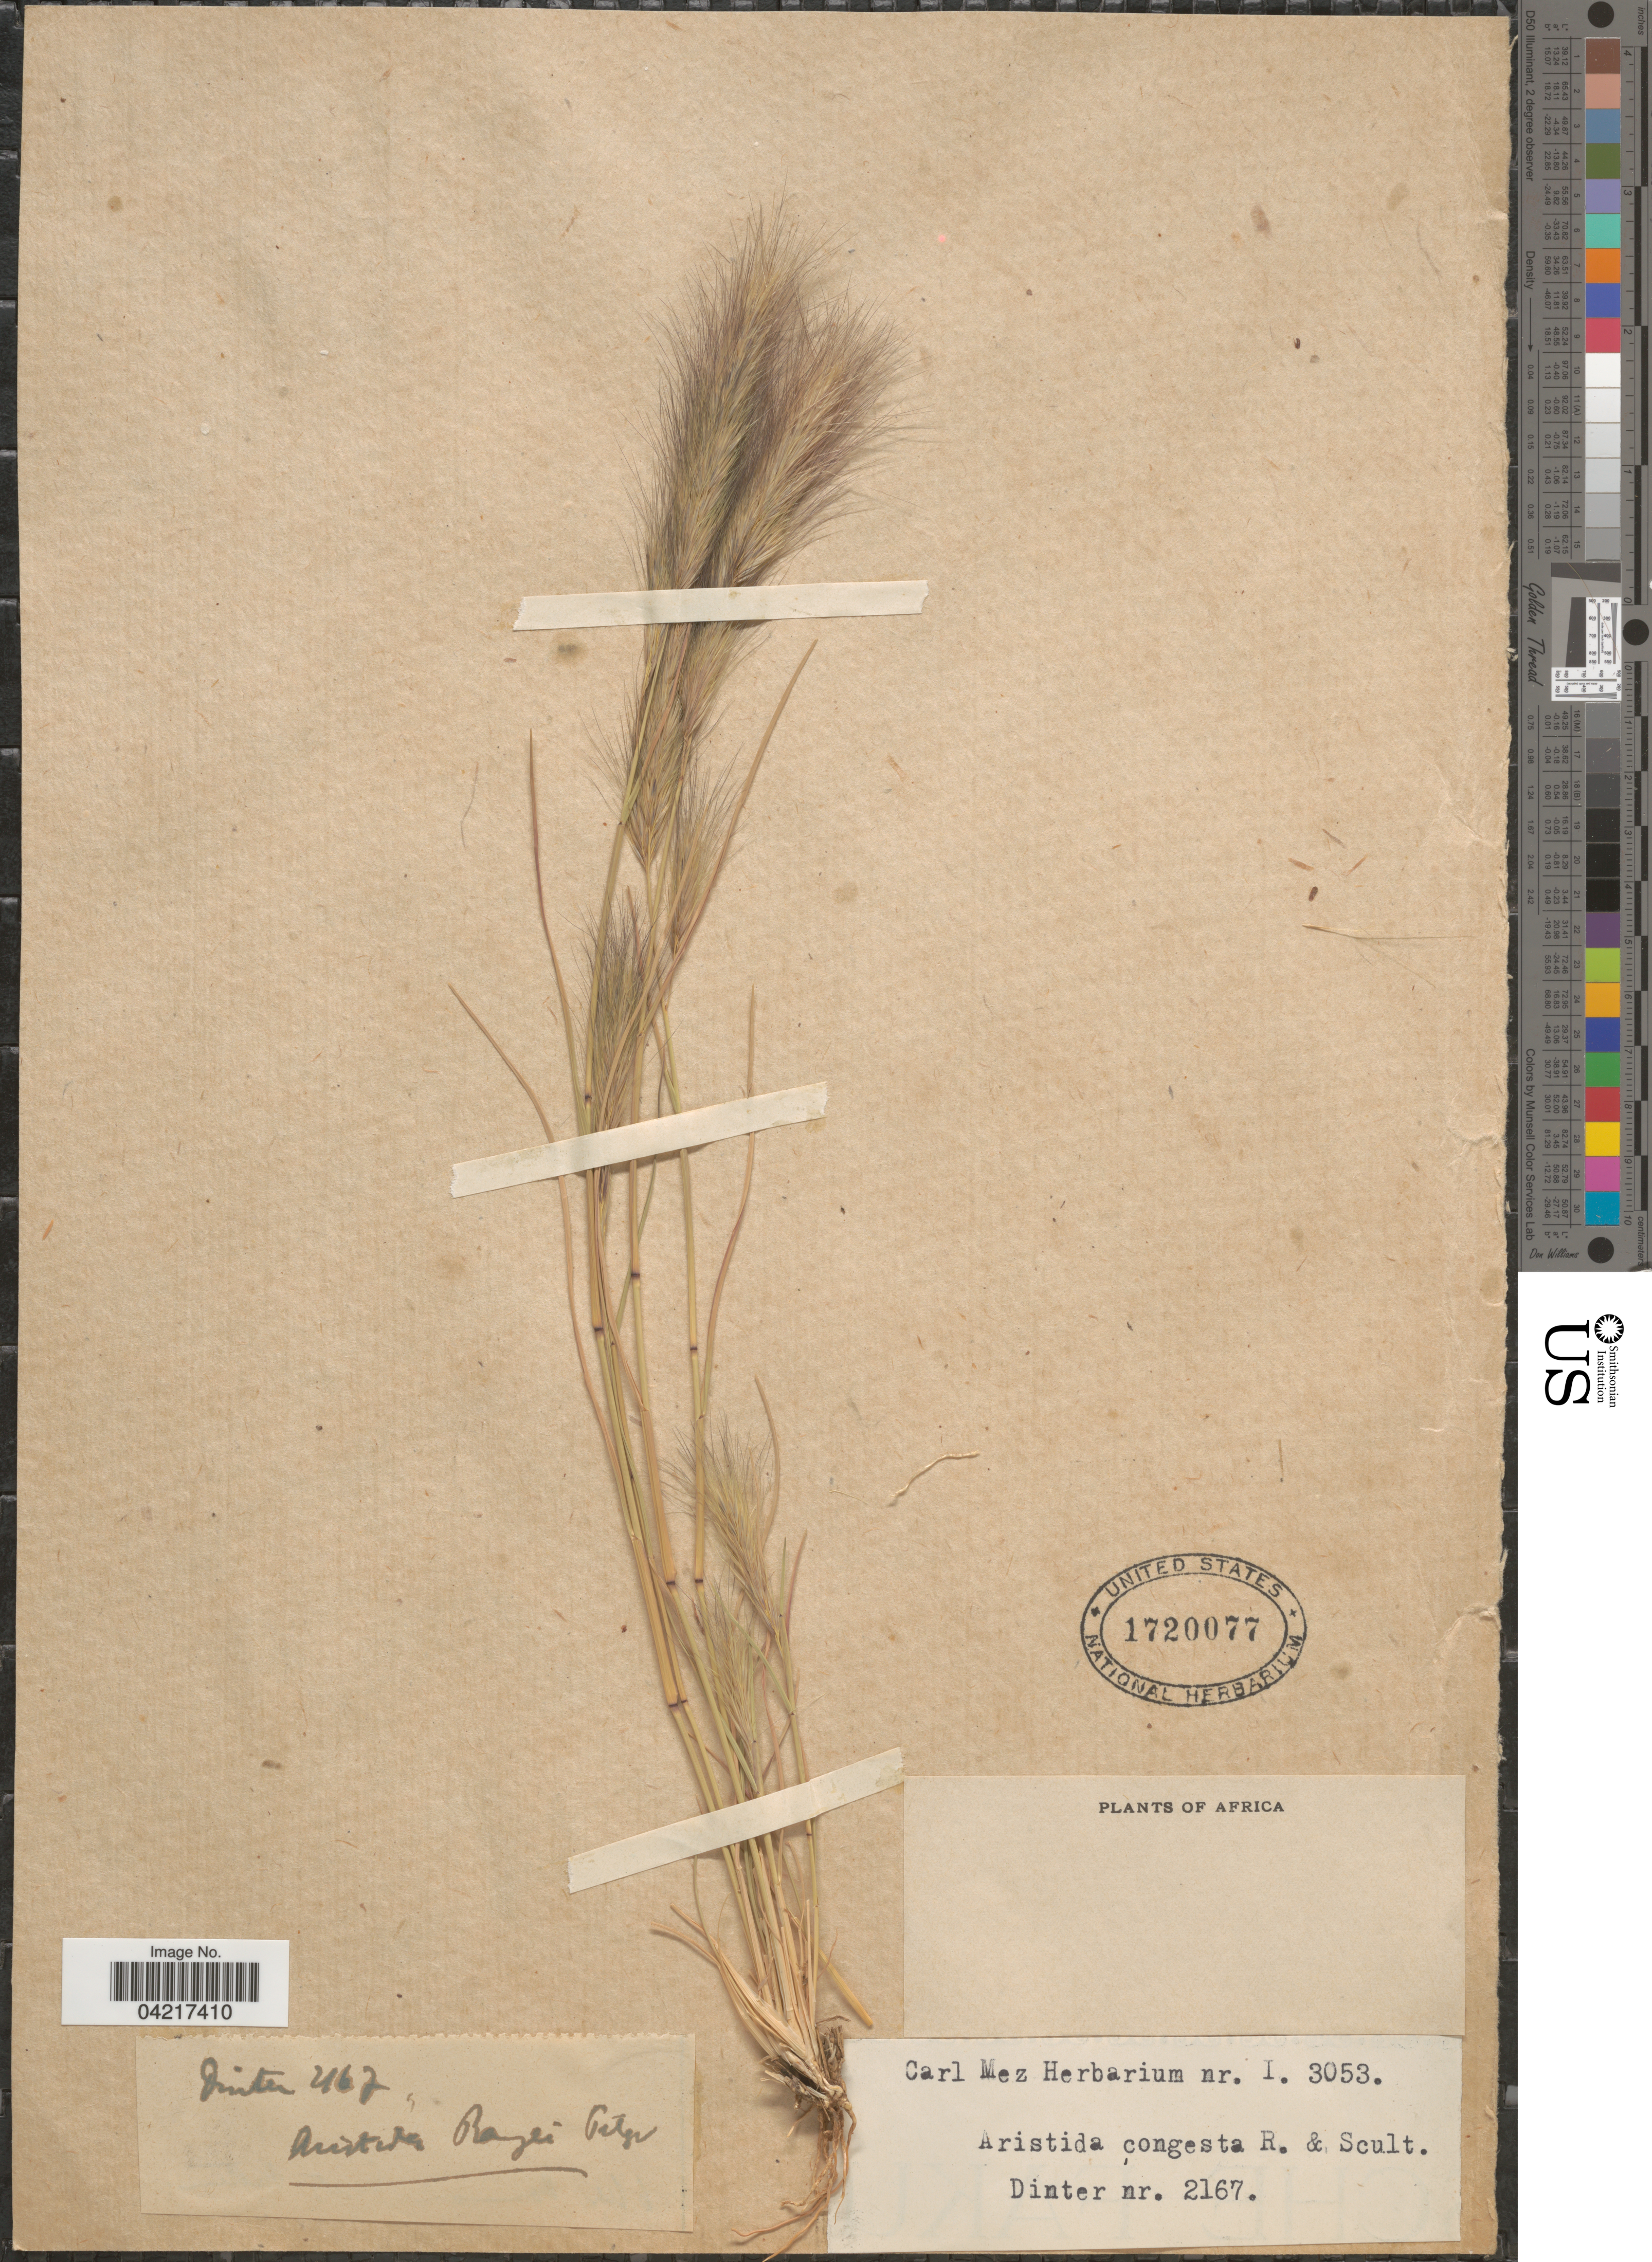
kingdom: Plantae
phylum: Tracheophyta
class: Liliopsida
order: Poales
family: Poaceae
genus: Aristida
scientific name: Aristida congesta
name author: Roem. & Schult.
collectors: Dinter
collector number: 2167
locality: Africa.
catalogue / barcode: US 1720077